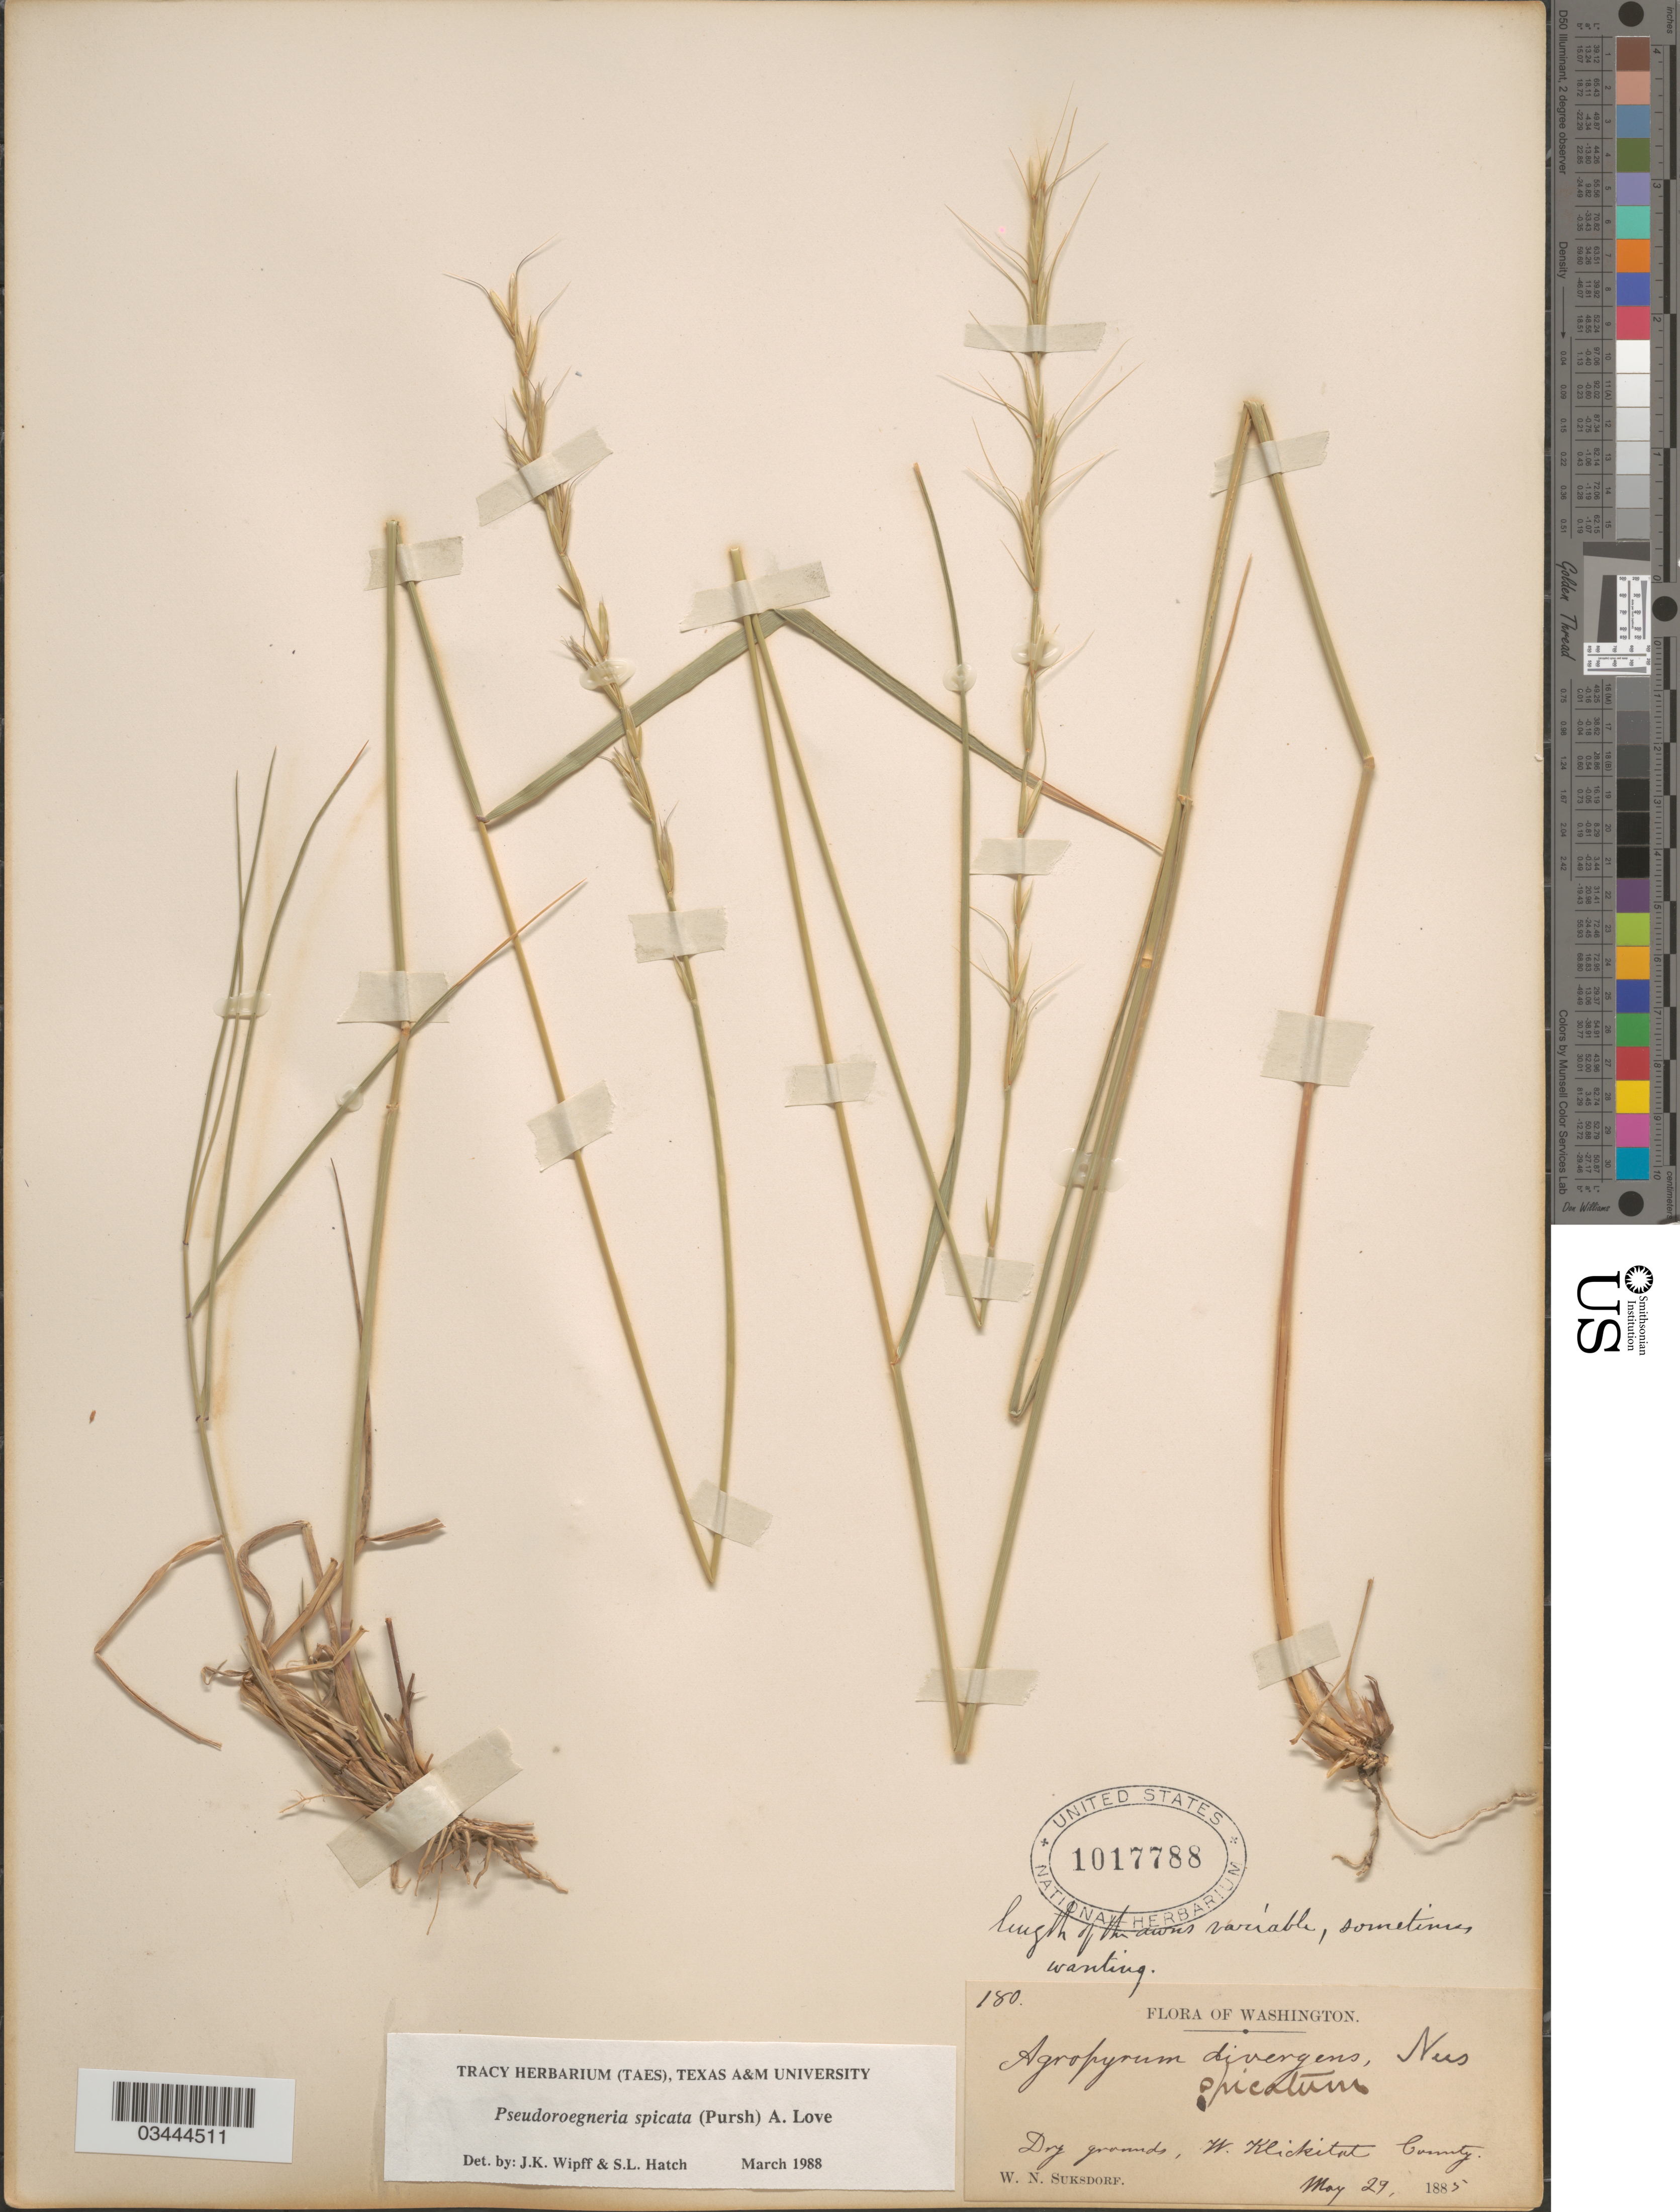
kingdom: Plantae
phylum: Tracheophyta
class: Liliopsida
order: Poales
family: Poaceae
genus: Pseudoroegneria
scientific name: Pseudoroegneria spicata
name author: (Pursh) Á. Löve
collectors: W. N. Suksdorf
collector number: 180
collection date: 1885-05-29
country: United States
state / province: Washington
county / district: Klickitat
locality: Dry grounds, W. Klickitat County.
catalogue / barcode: US 1017788